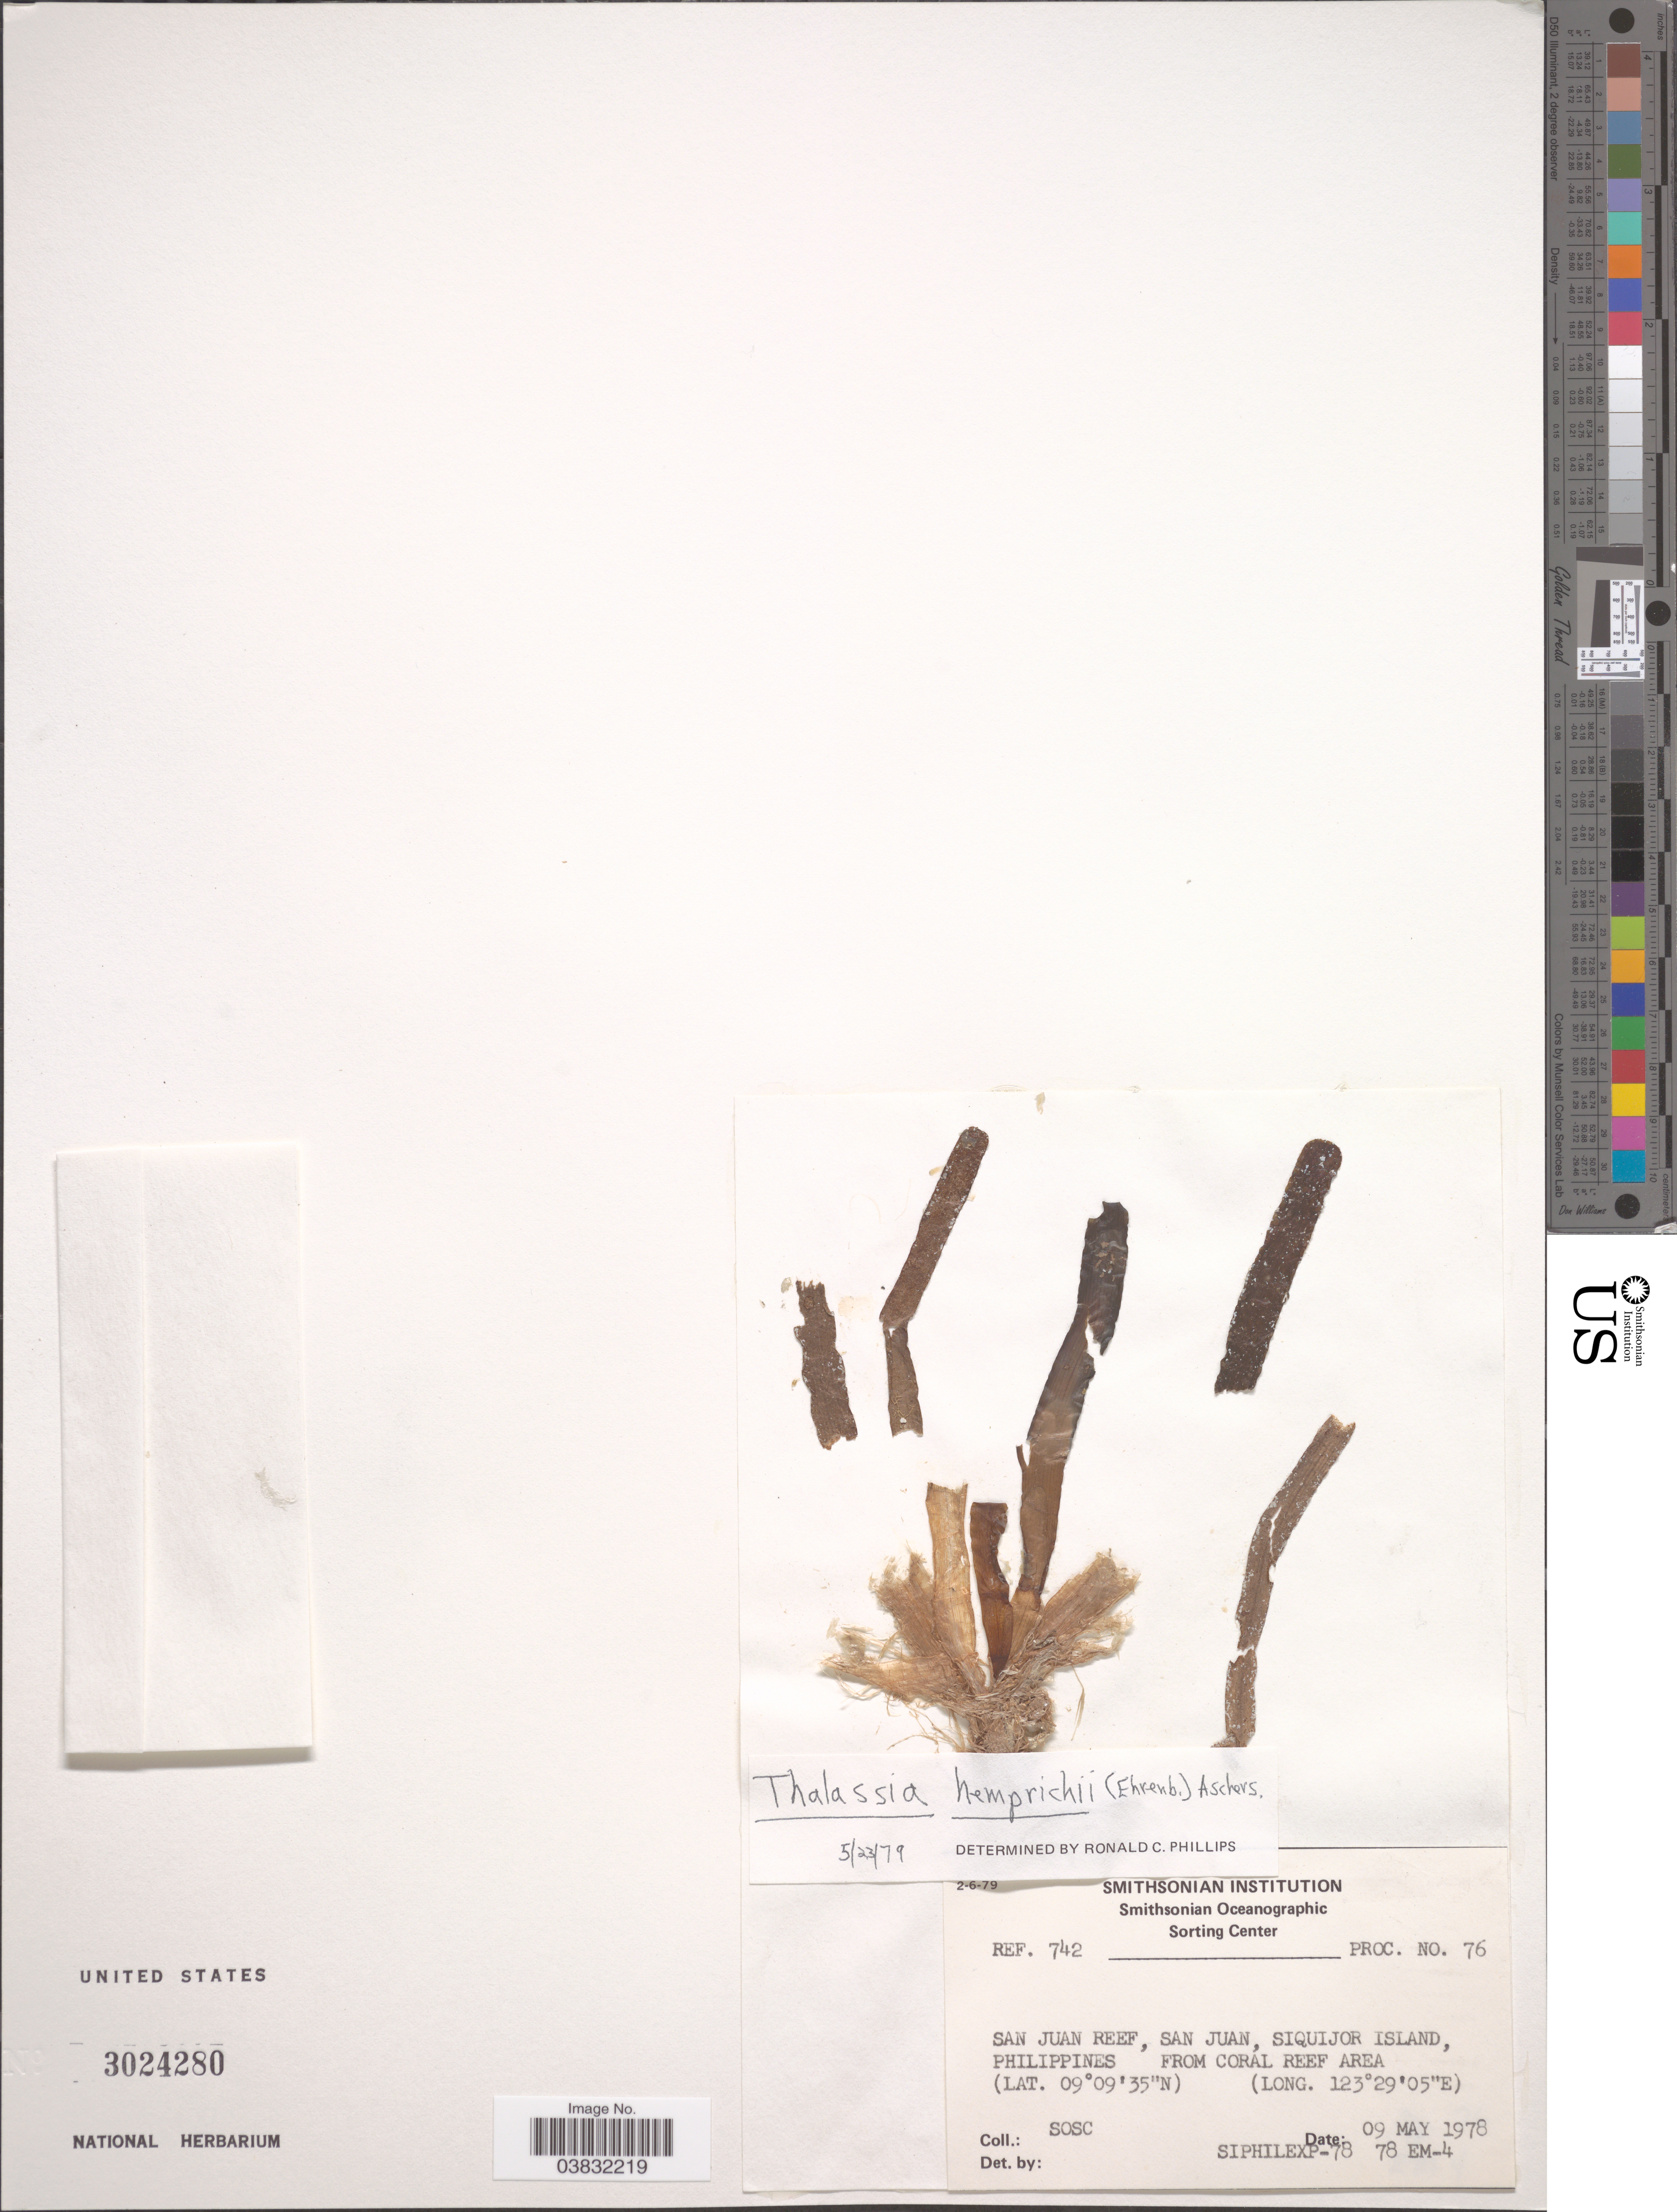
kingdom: Plantae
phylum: Tracheophyta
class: Liliopsida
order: Alismatales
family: Hydrocharitaceae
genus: Thalassia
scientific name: Thalassia hemprichii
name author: Asch.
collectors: SOSC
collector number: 742/76 ?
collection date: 1978-05-09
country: Philippines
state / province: Central Visayas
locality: San Juan Reef, San Juan, Siquijor Island.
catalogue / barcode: US 3024280